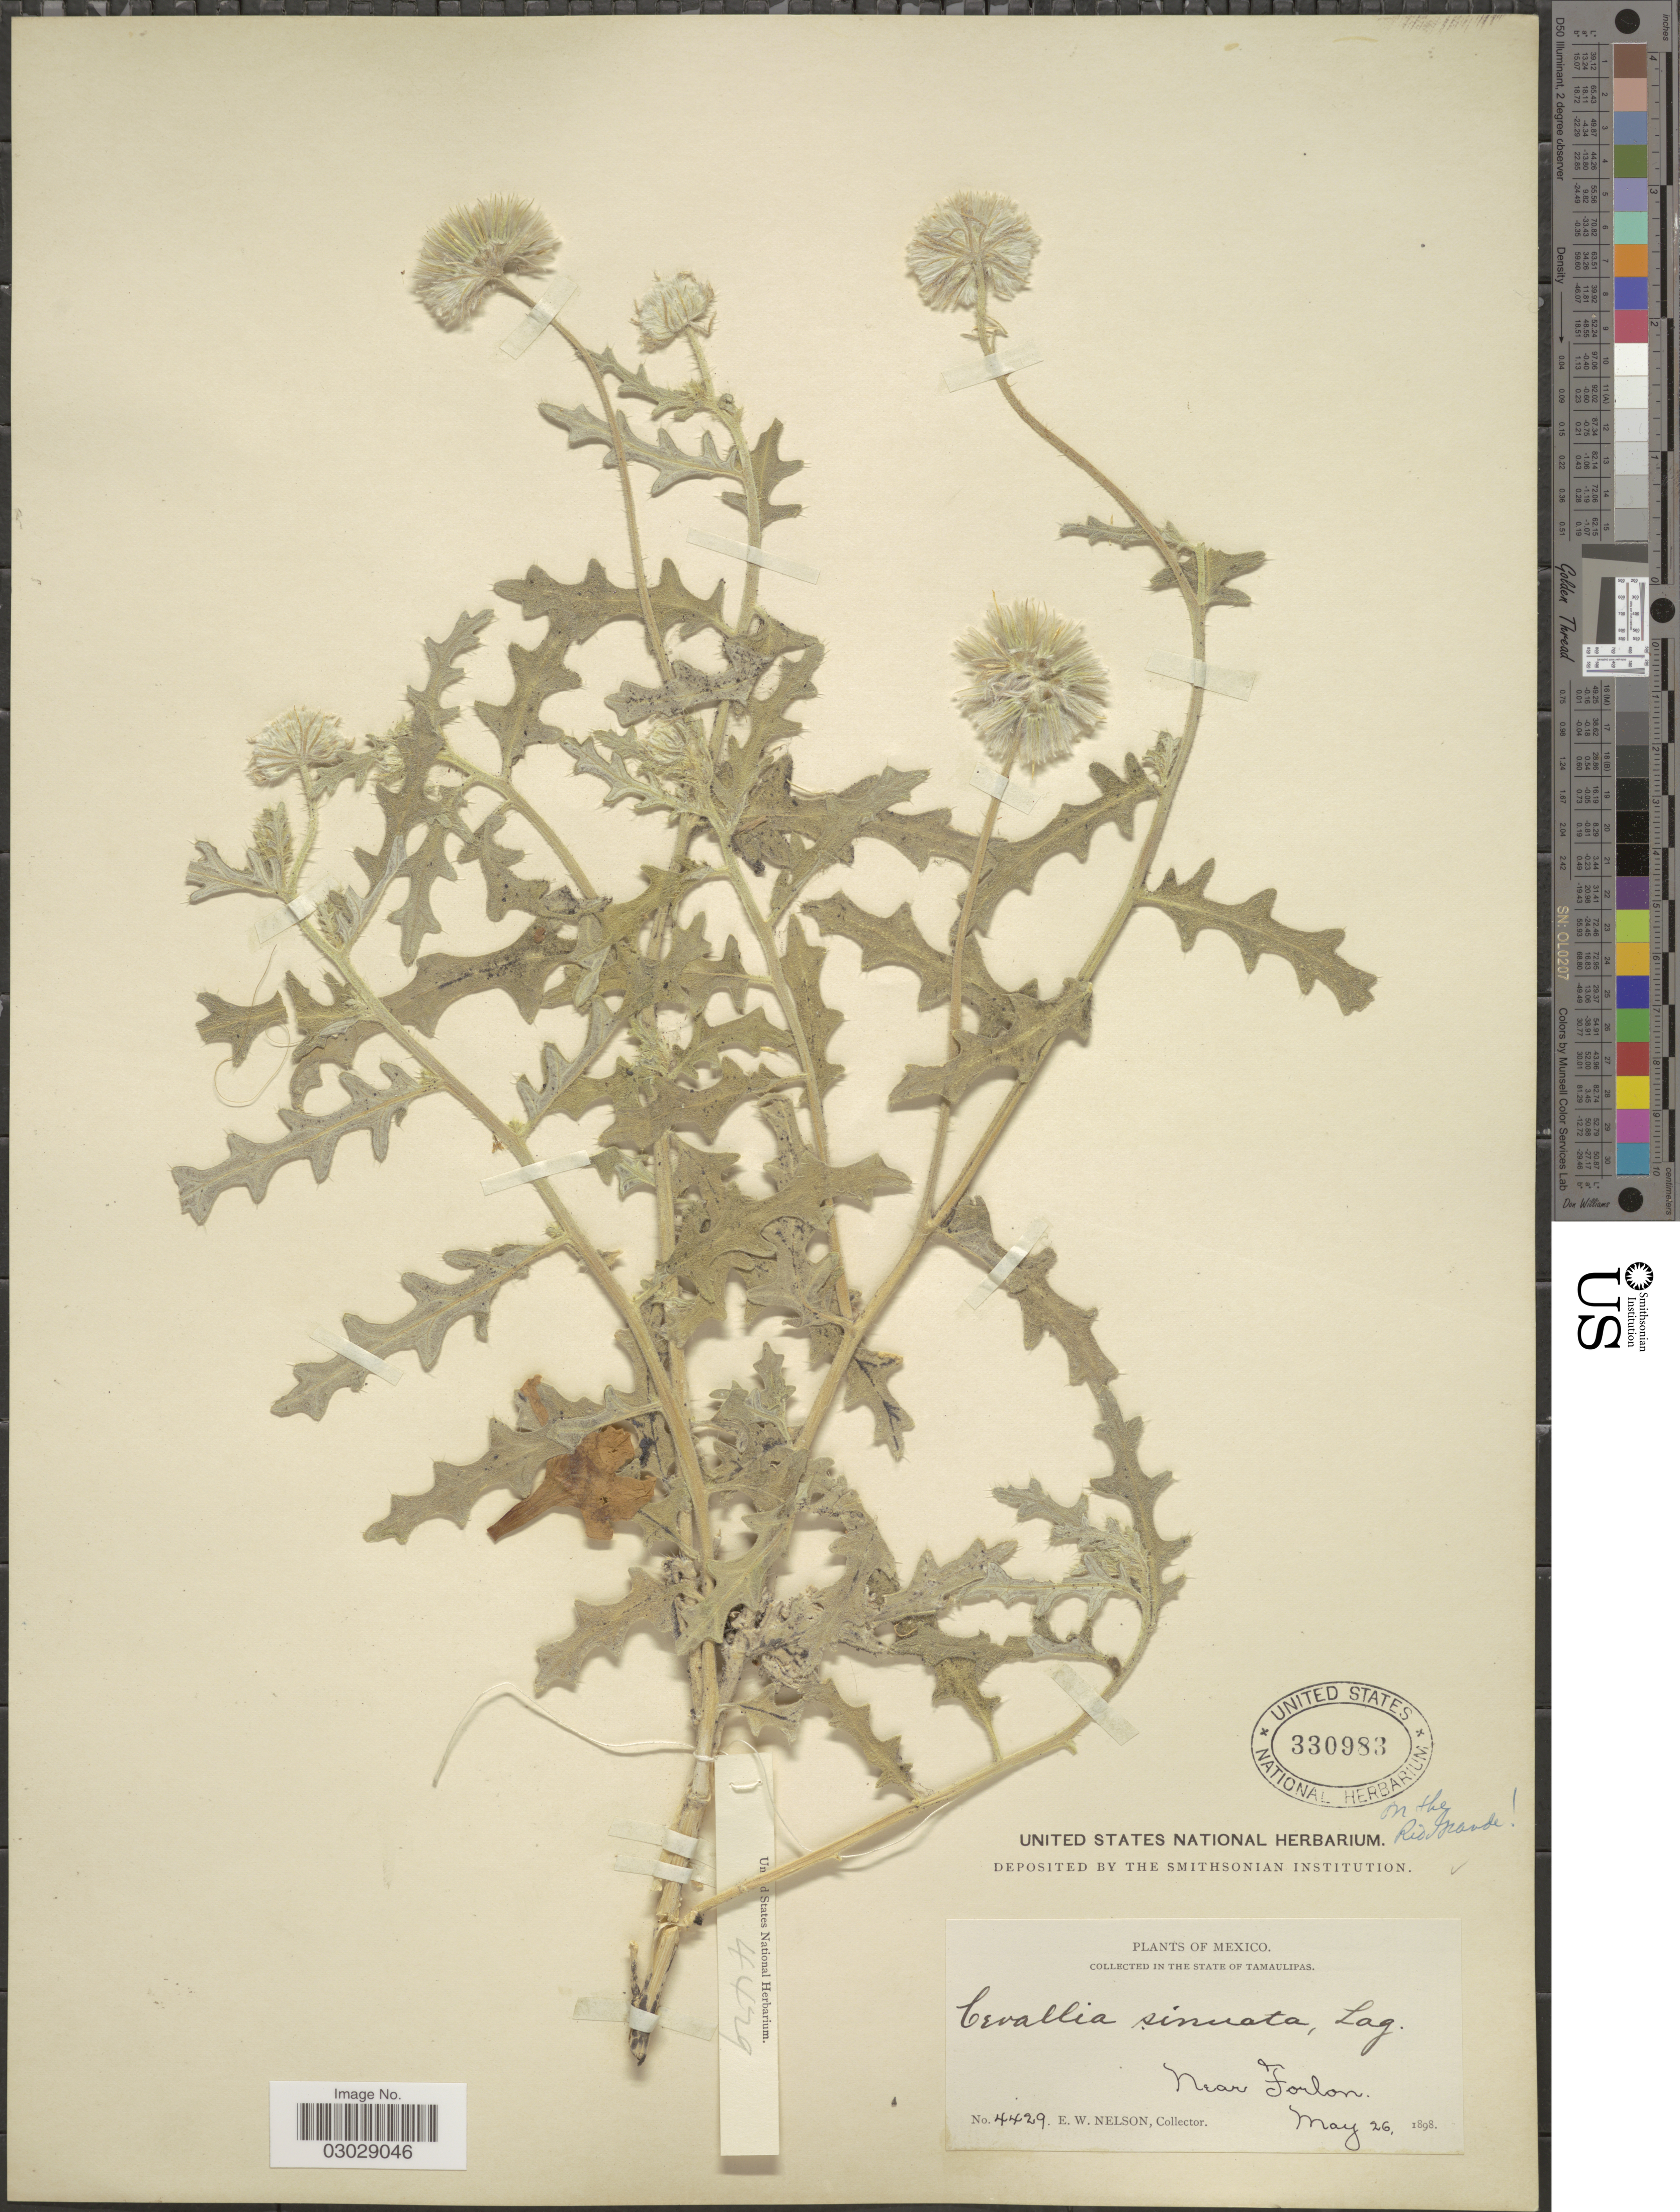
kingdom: Plantae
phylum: Tracheophyta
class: Magnoliopsida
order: Cornales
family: Loasaceae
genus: Cevallia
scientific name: Cevallia sinuata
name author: Lag.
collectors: E. W. Nelson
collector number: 4429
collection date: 1898-05-26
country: Mexico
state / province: Tamaulipas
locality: Near Forlon. On the Rio Grande.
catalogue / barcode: US 330983